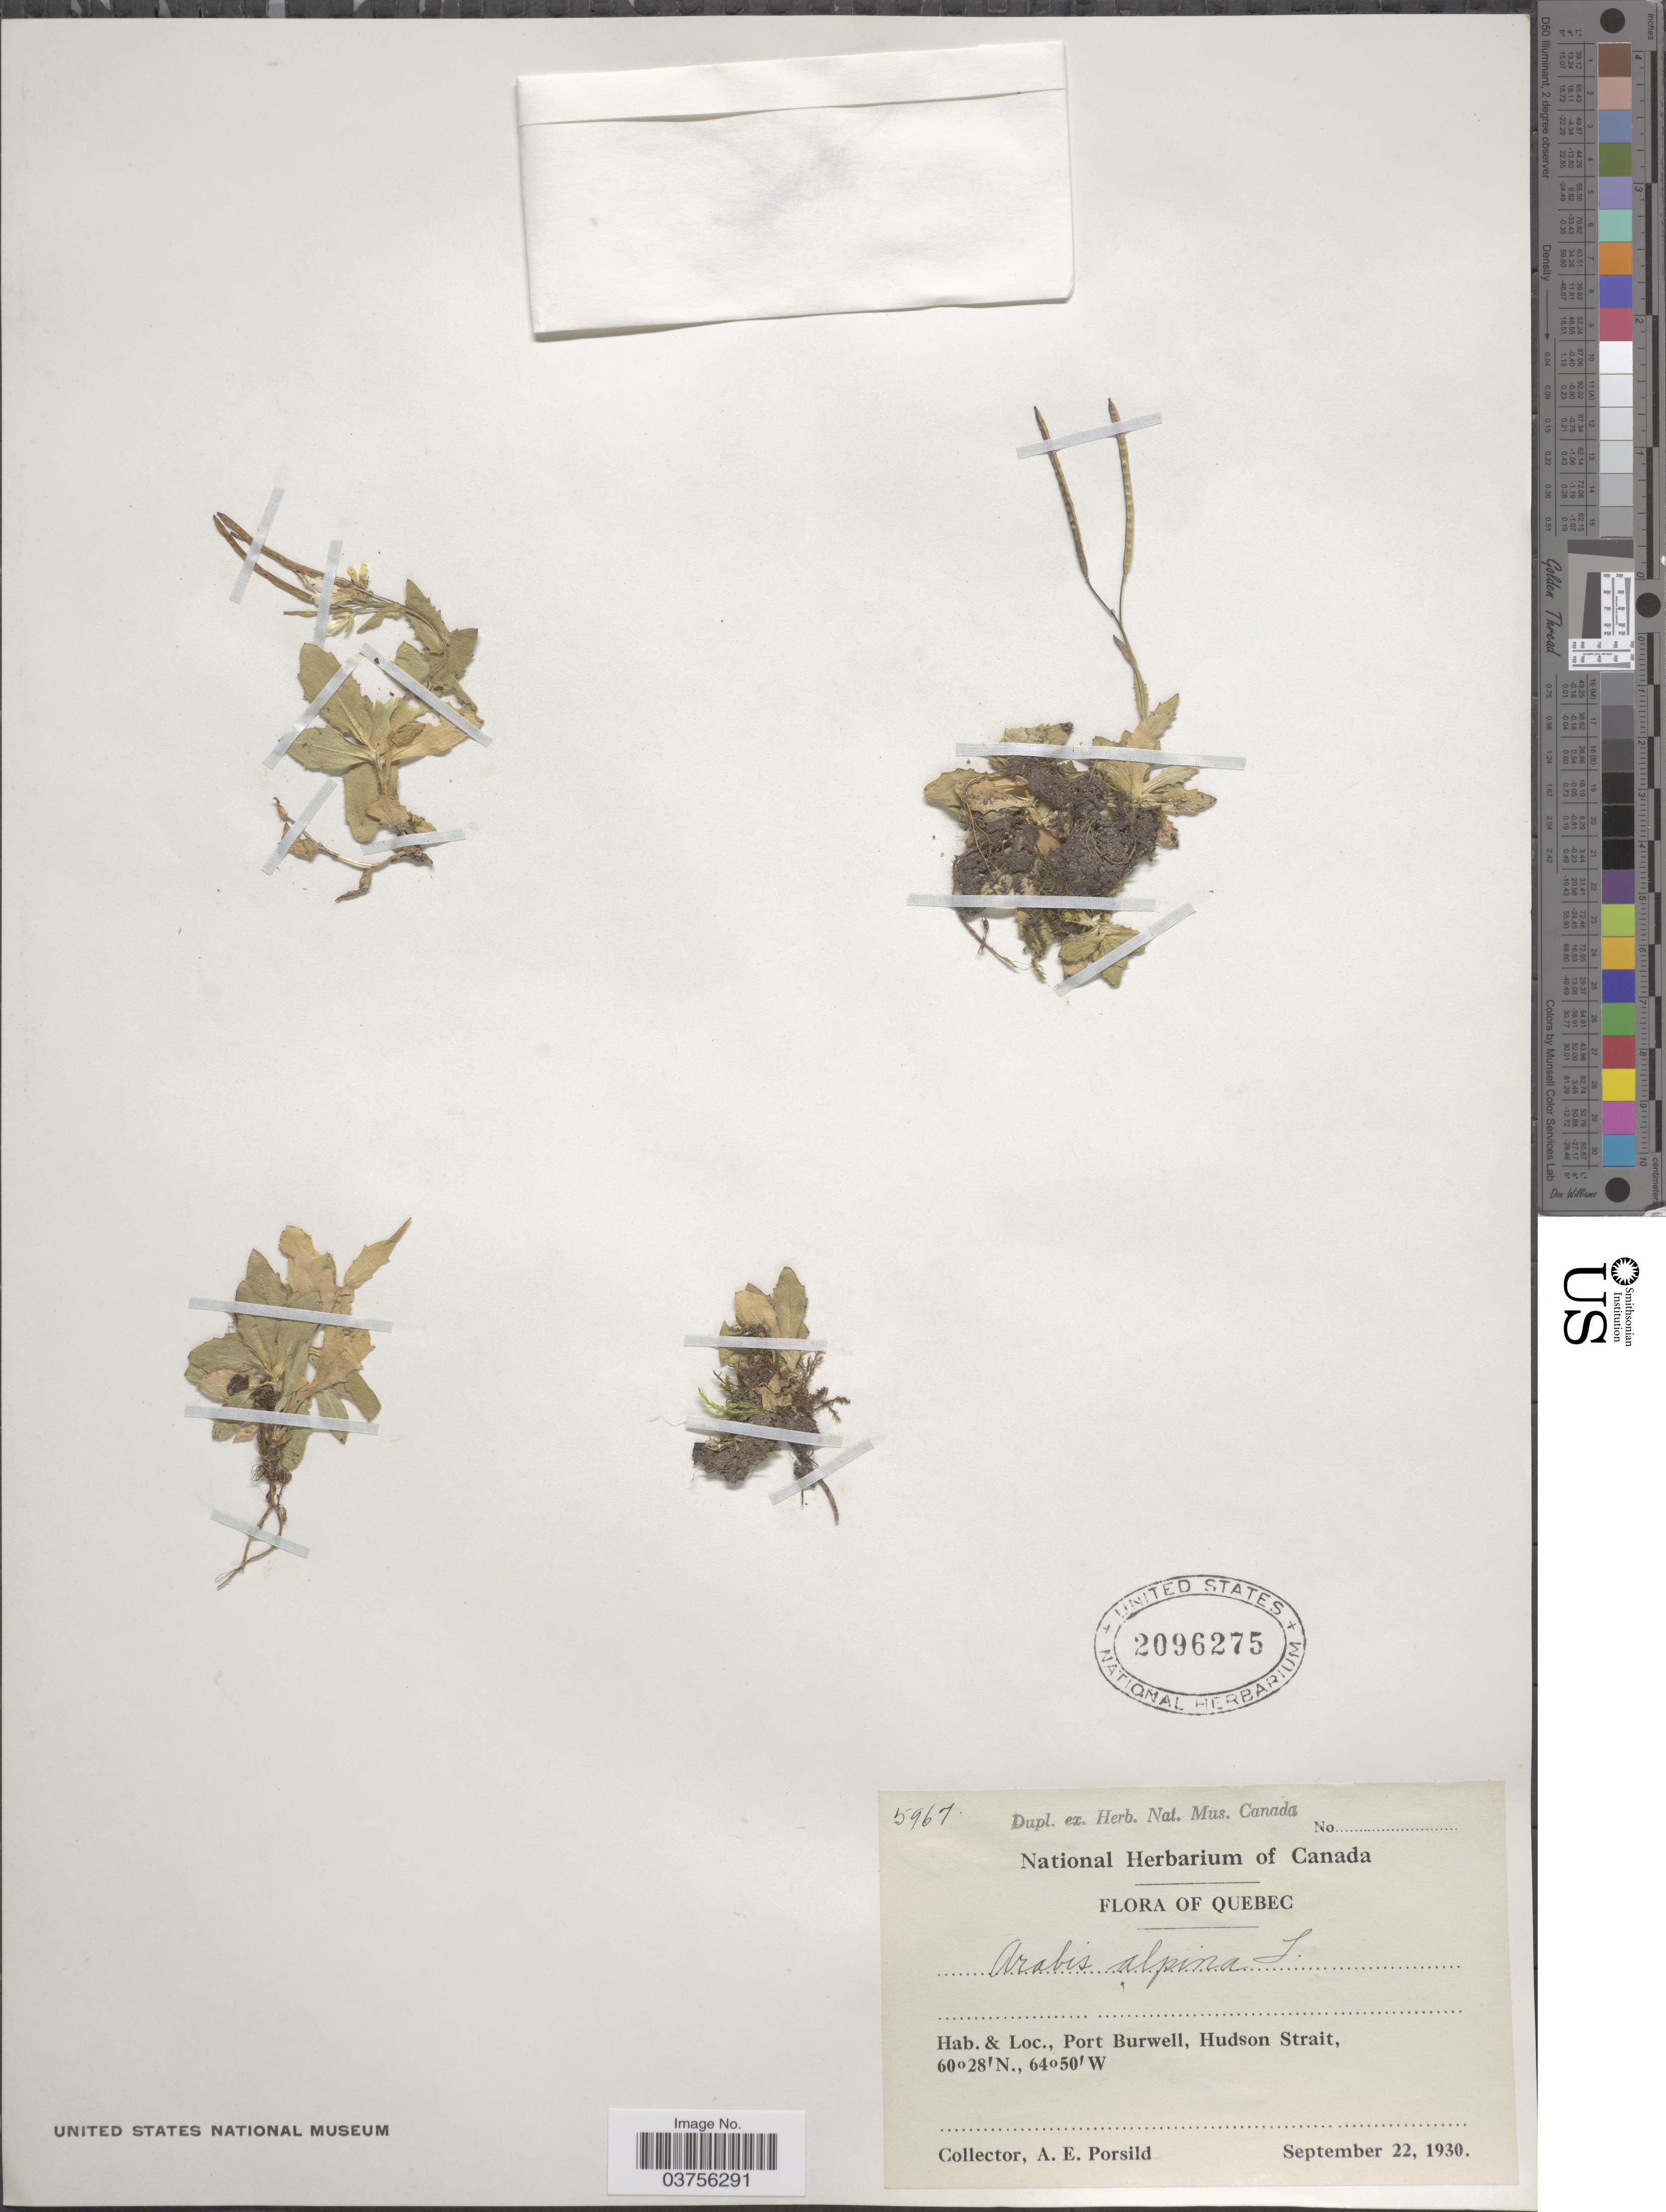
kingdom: Plantae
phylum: Tracheophyta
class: Magnoliopsida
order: Brassicales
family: Brassicaceae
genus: Arabis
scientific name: Arabis alpina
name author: L.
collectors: A. E. Porsild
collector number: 5967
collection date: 1930-09-22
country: Canada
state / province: Quebec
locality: Port Burwell, Hudson Strait.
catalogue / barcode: US 2096275